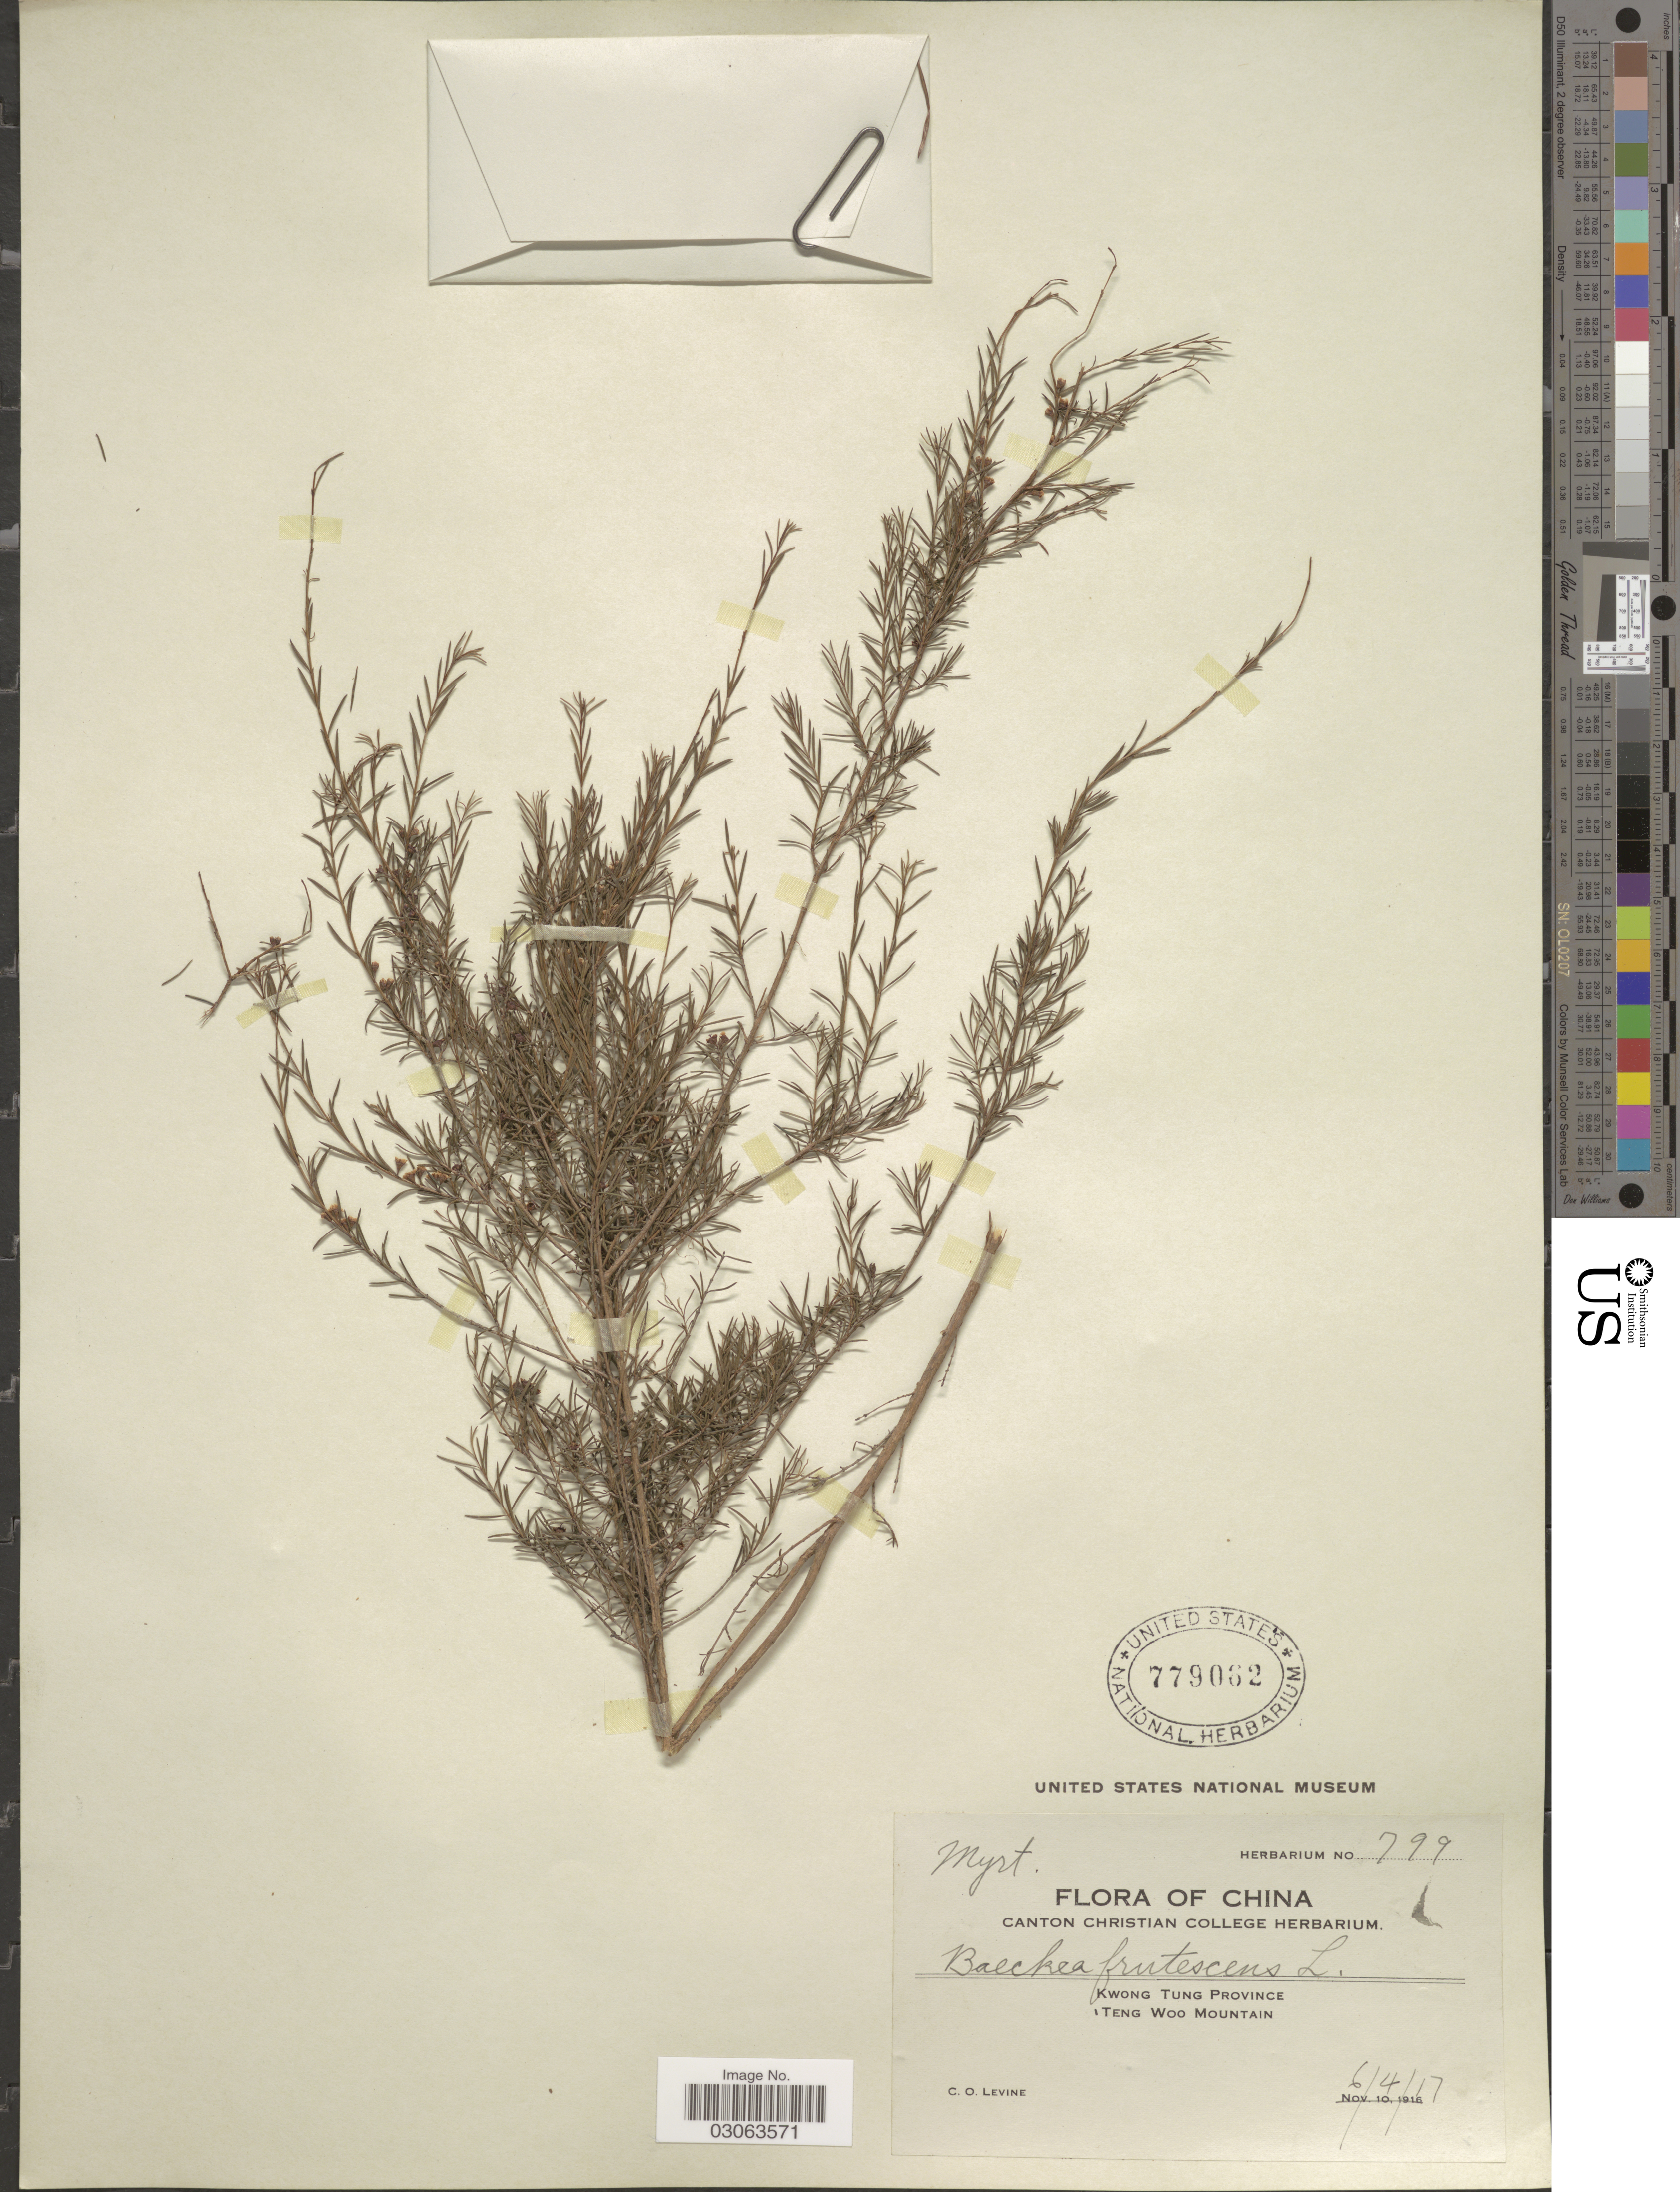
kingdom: Plantae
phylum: Tracheophyta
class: Magnoliopsida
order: Myrtales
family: Myrtaceae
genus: Baeckea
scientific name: Baeckea frutescens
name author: L.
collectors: C. O. Levine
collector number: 799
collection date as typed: Transcribed d/m/y: 6/4/17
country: China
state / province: Guangdong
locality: Kwong Tung Province. Teng Woo Mountain.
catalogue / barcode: US 779062